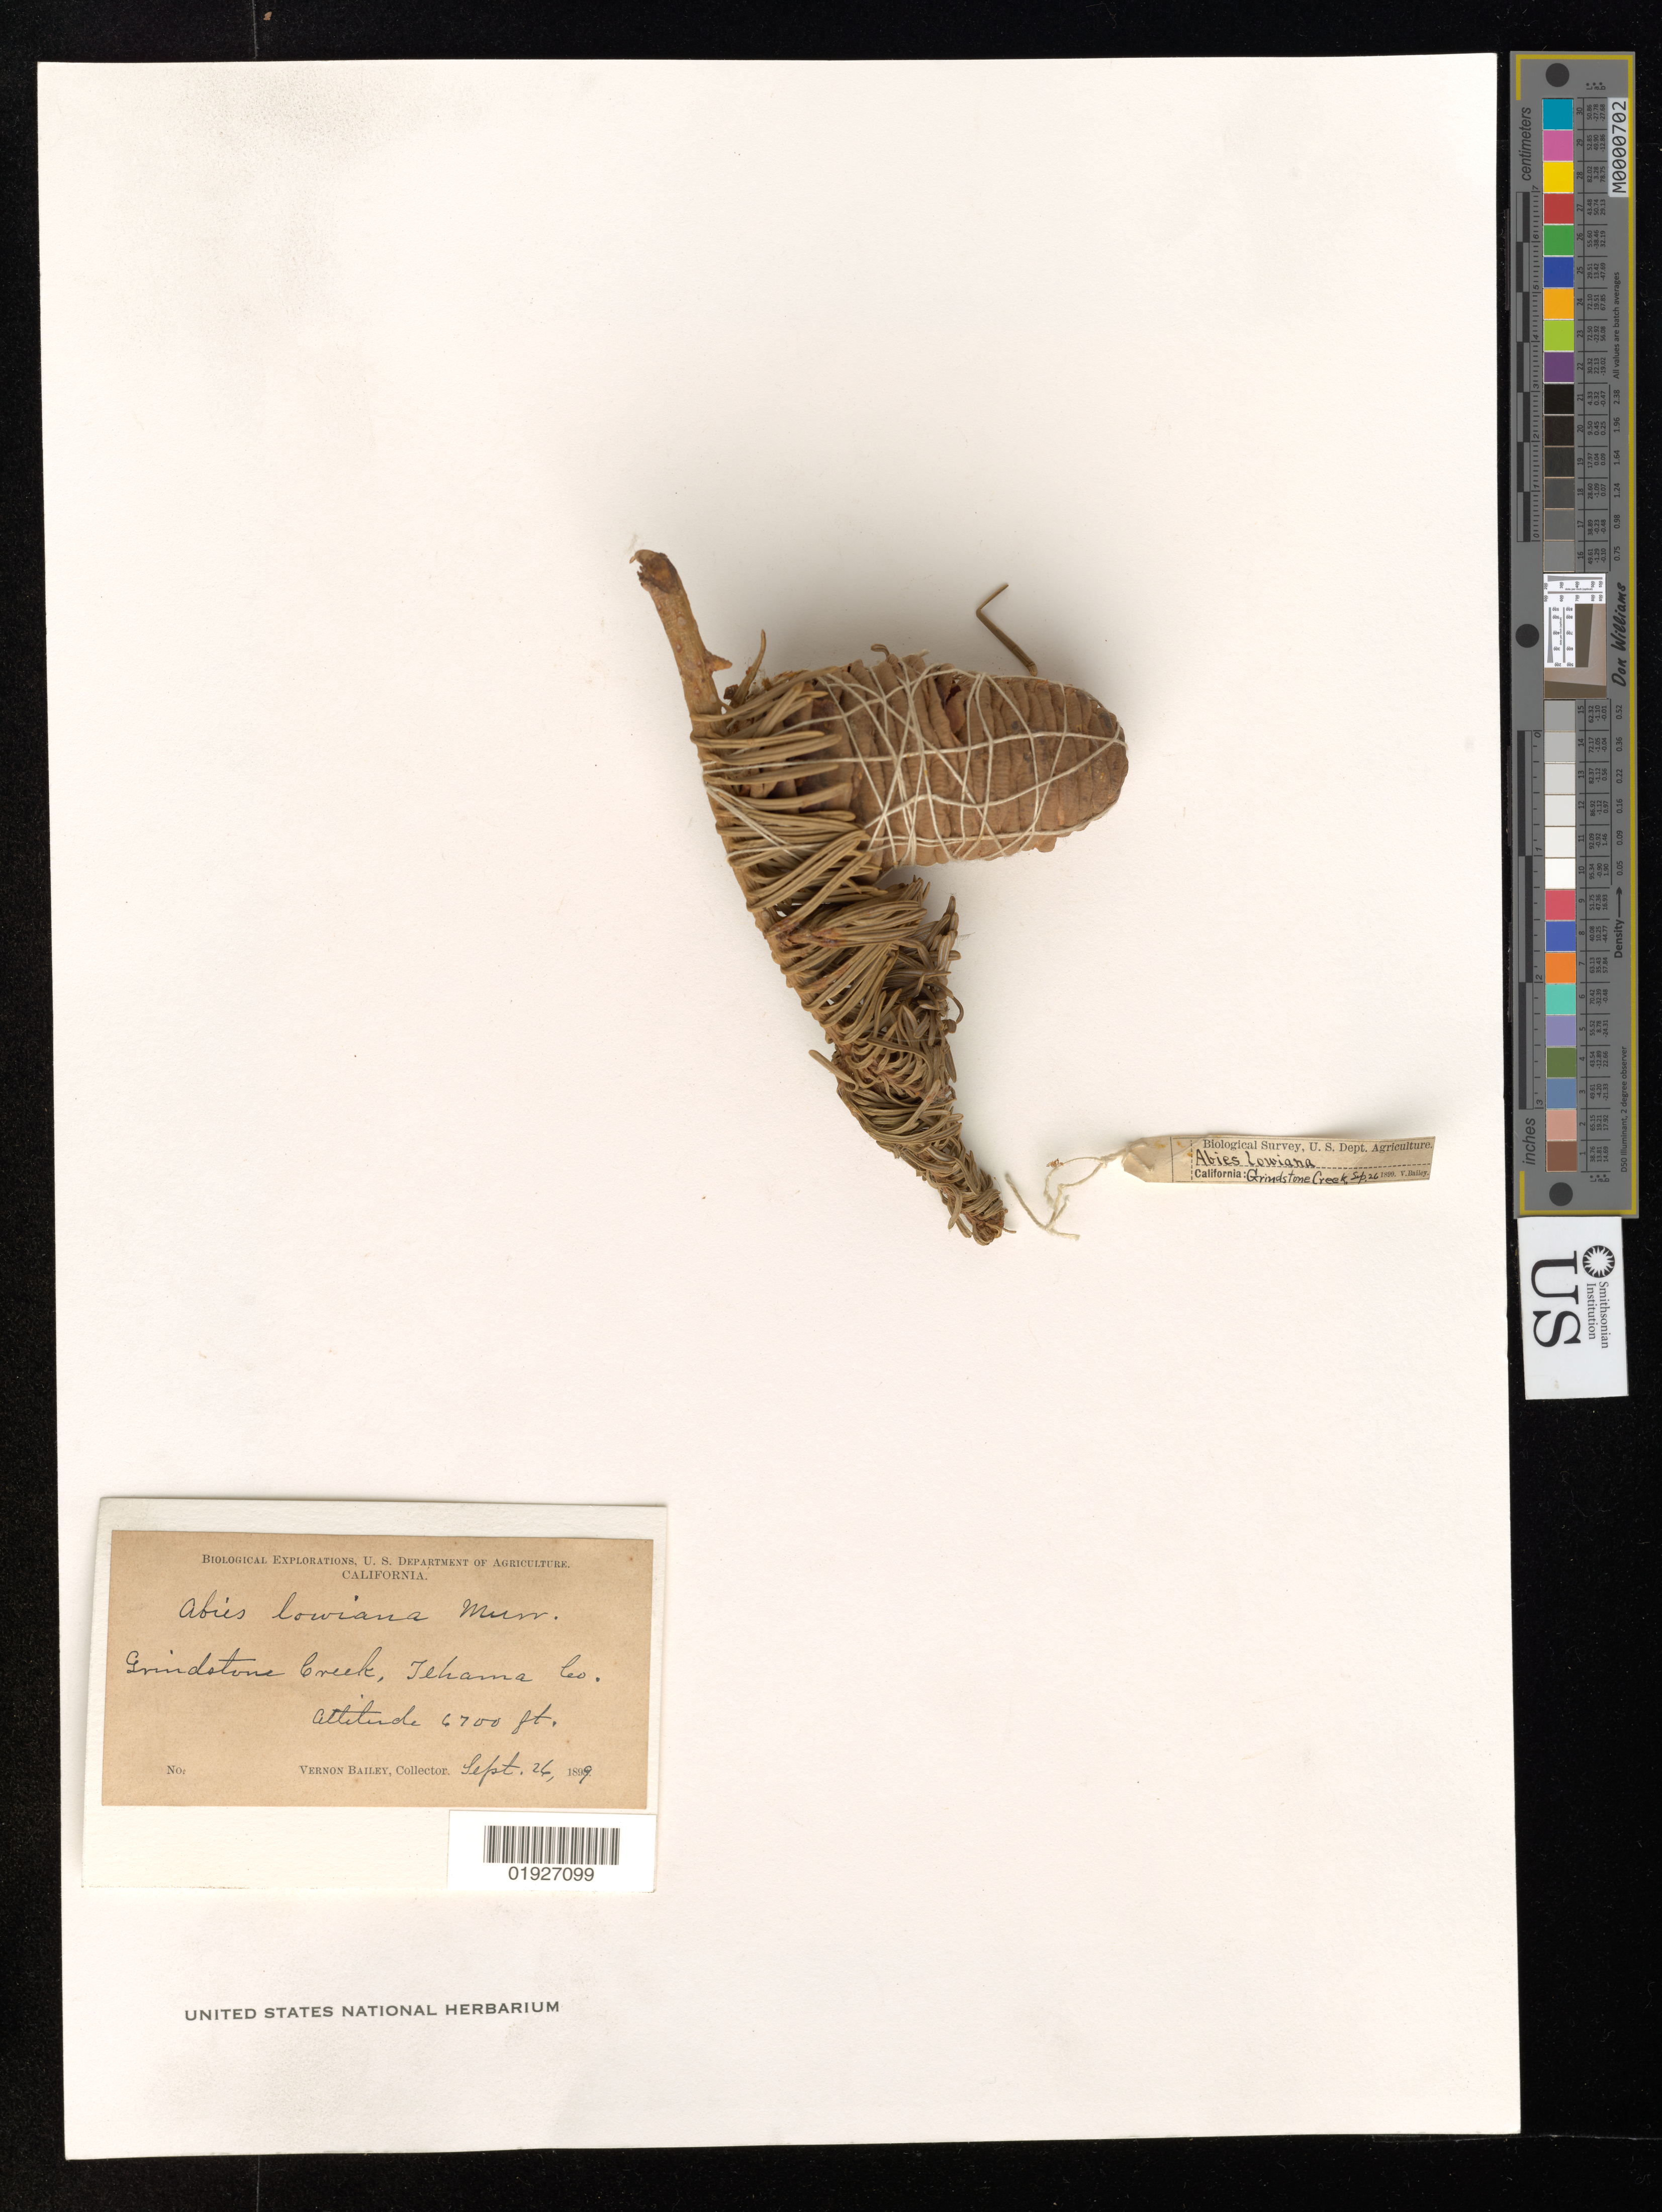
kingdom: Plantae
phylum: Tracheophyta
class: Pinopsida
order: Pinales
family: Pinaceae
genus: Abies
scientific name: Abies concolor var. lowiana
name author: (Gordon) Lemmon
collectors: V. Bailey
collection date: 1899-09-26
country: United States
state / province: California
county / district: Tehana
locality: Grindstone Creek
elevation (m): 2042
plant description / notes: Herb. no. 430019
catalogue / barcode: US 430019